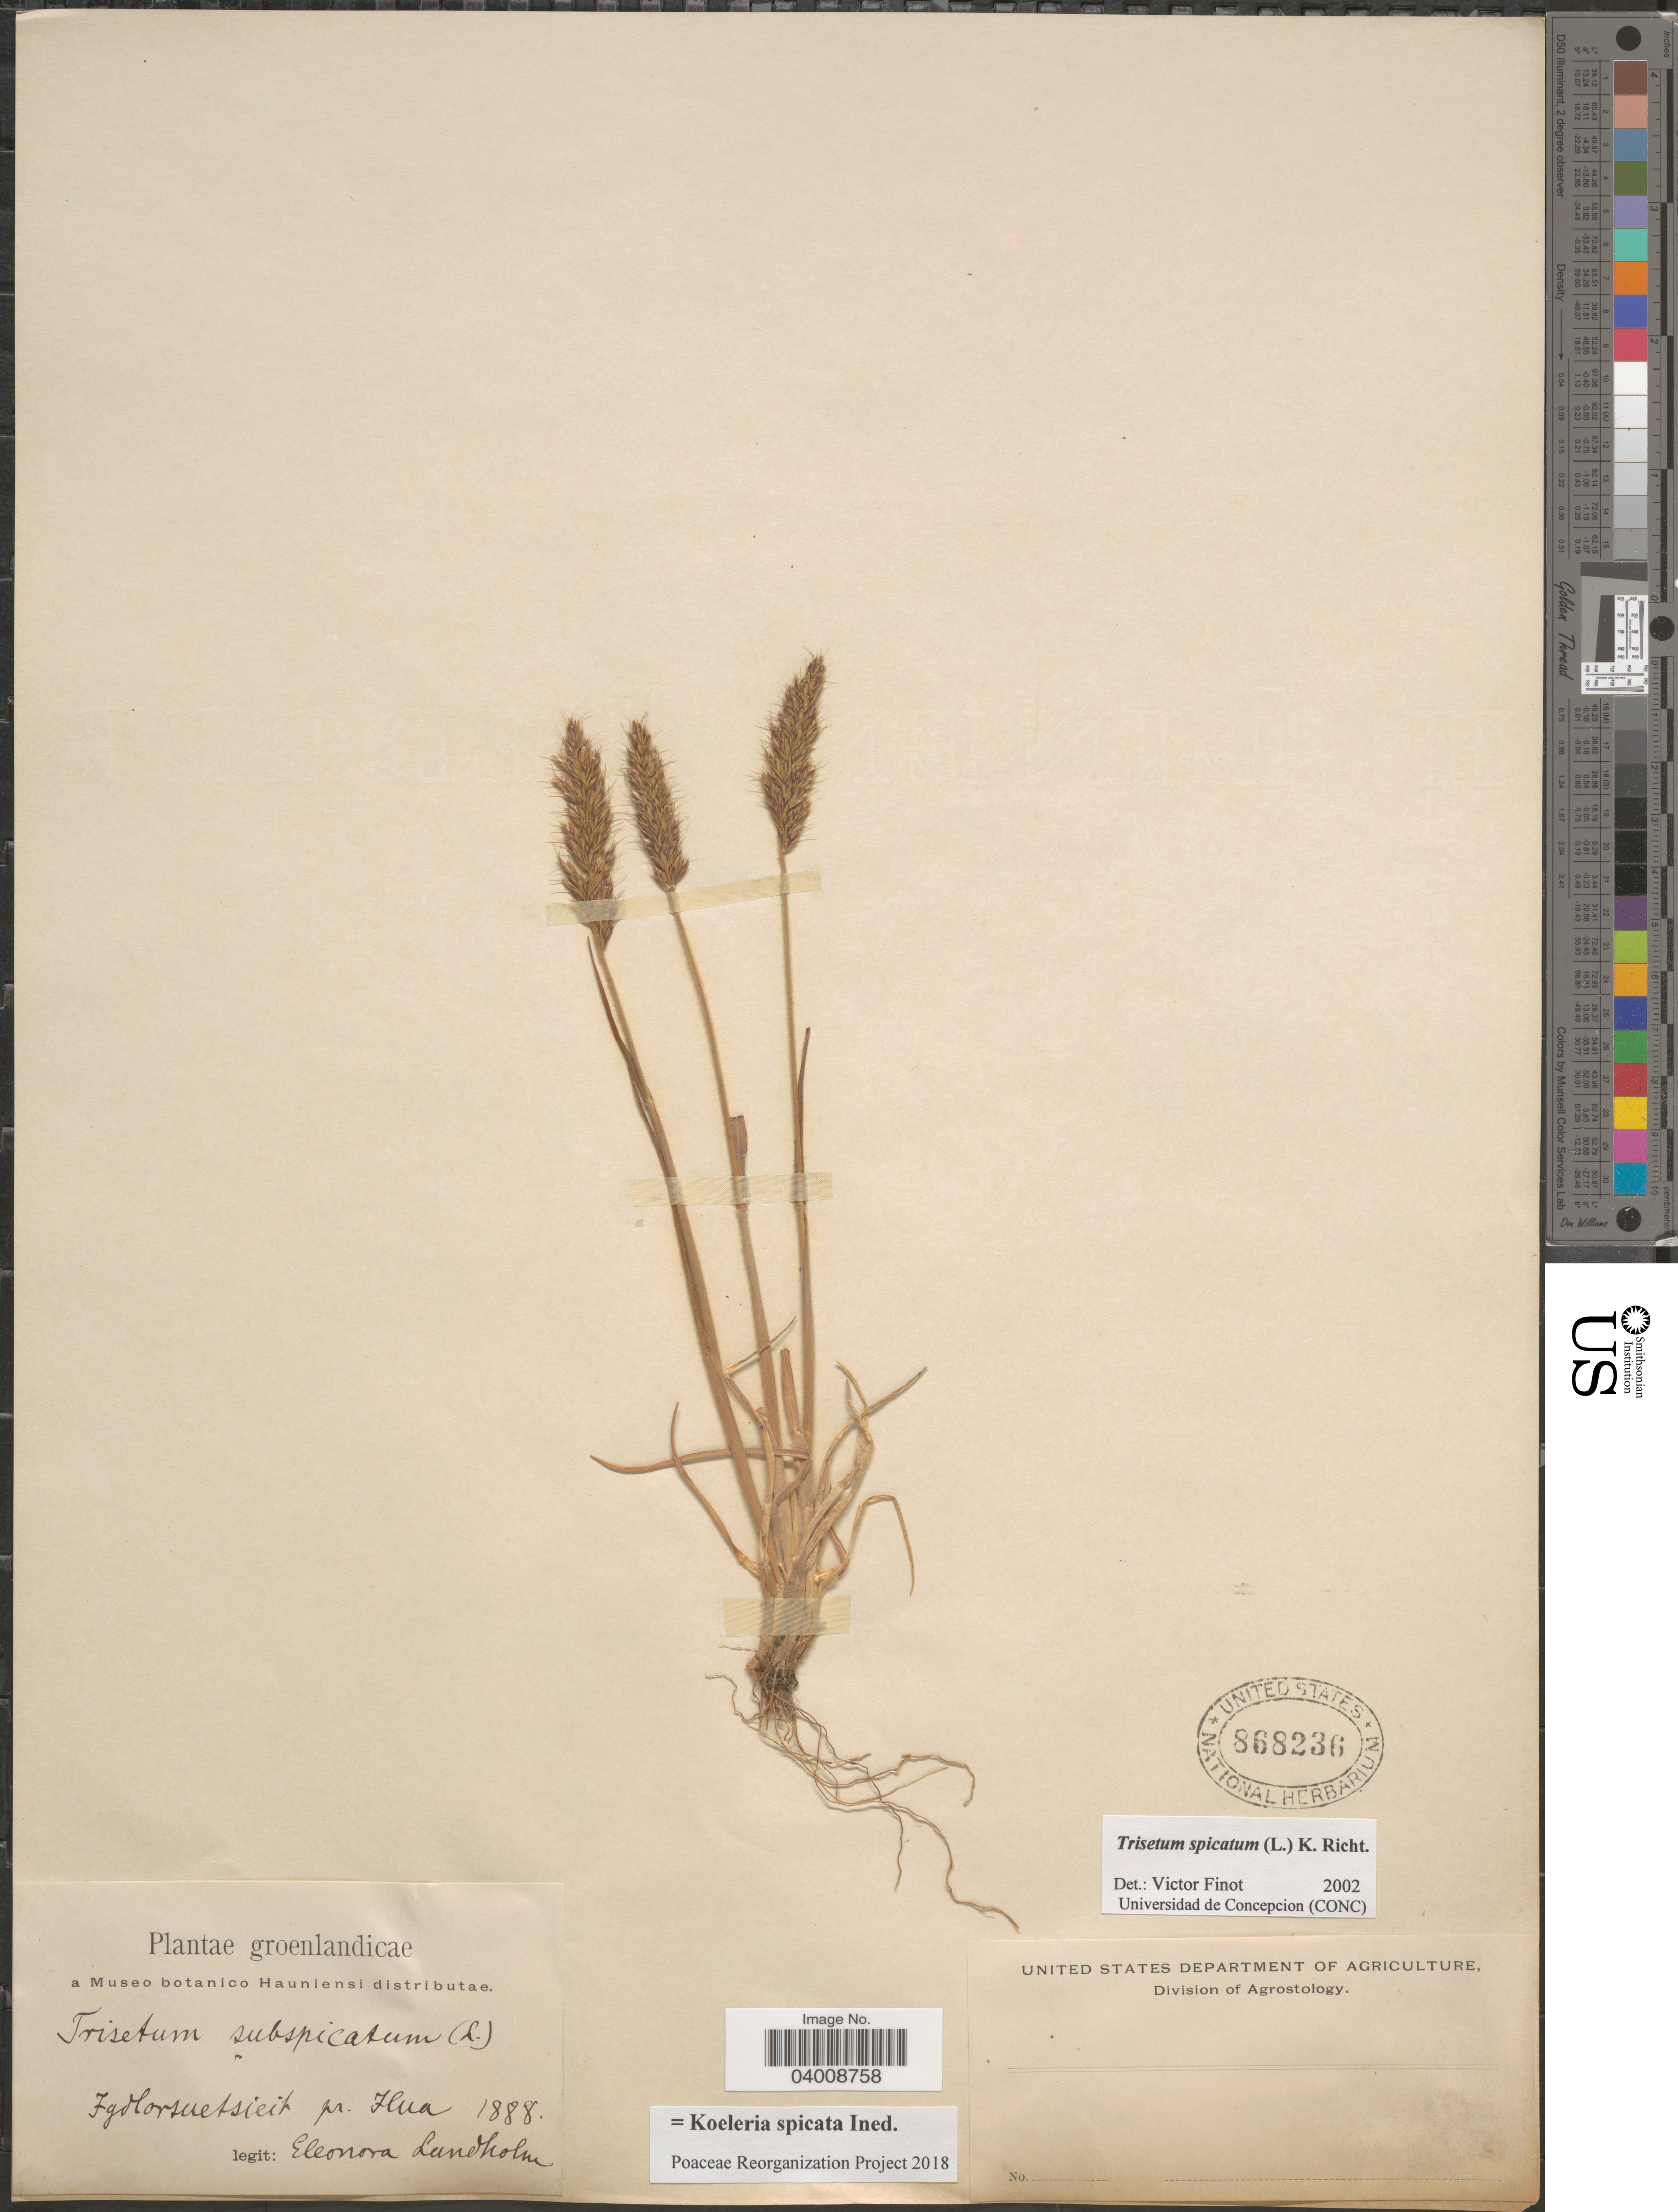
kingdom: Plantae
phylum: Tracheophyta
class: Liliopsida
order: Poales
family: Poaceae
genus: Koeleria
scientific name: Koeleria spicata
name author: (L.) Barberá et al.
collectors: E. Lundholm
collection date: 1888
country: Greenland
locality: Groenlandicae. Igdlorssuatsiait pr. Ilua.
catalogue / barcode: US 868236